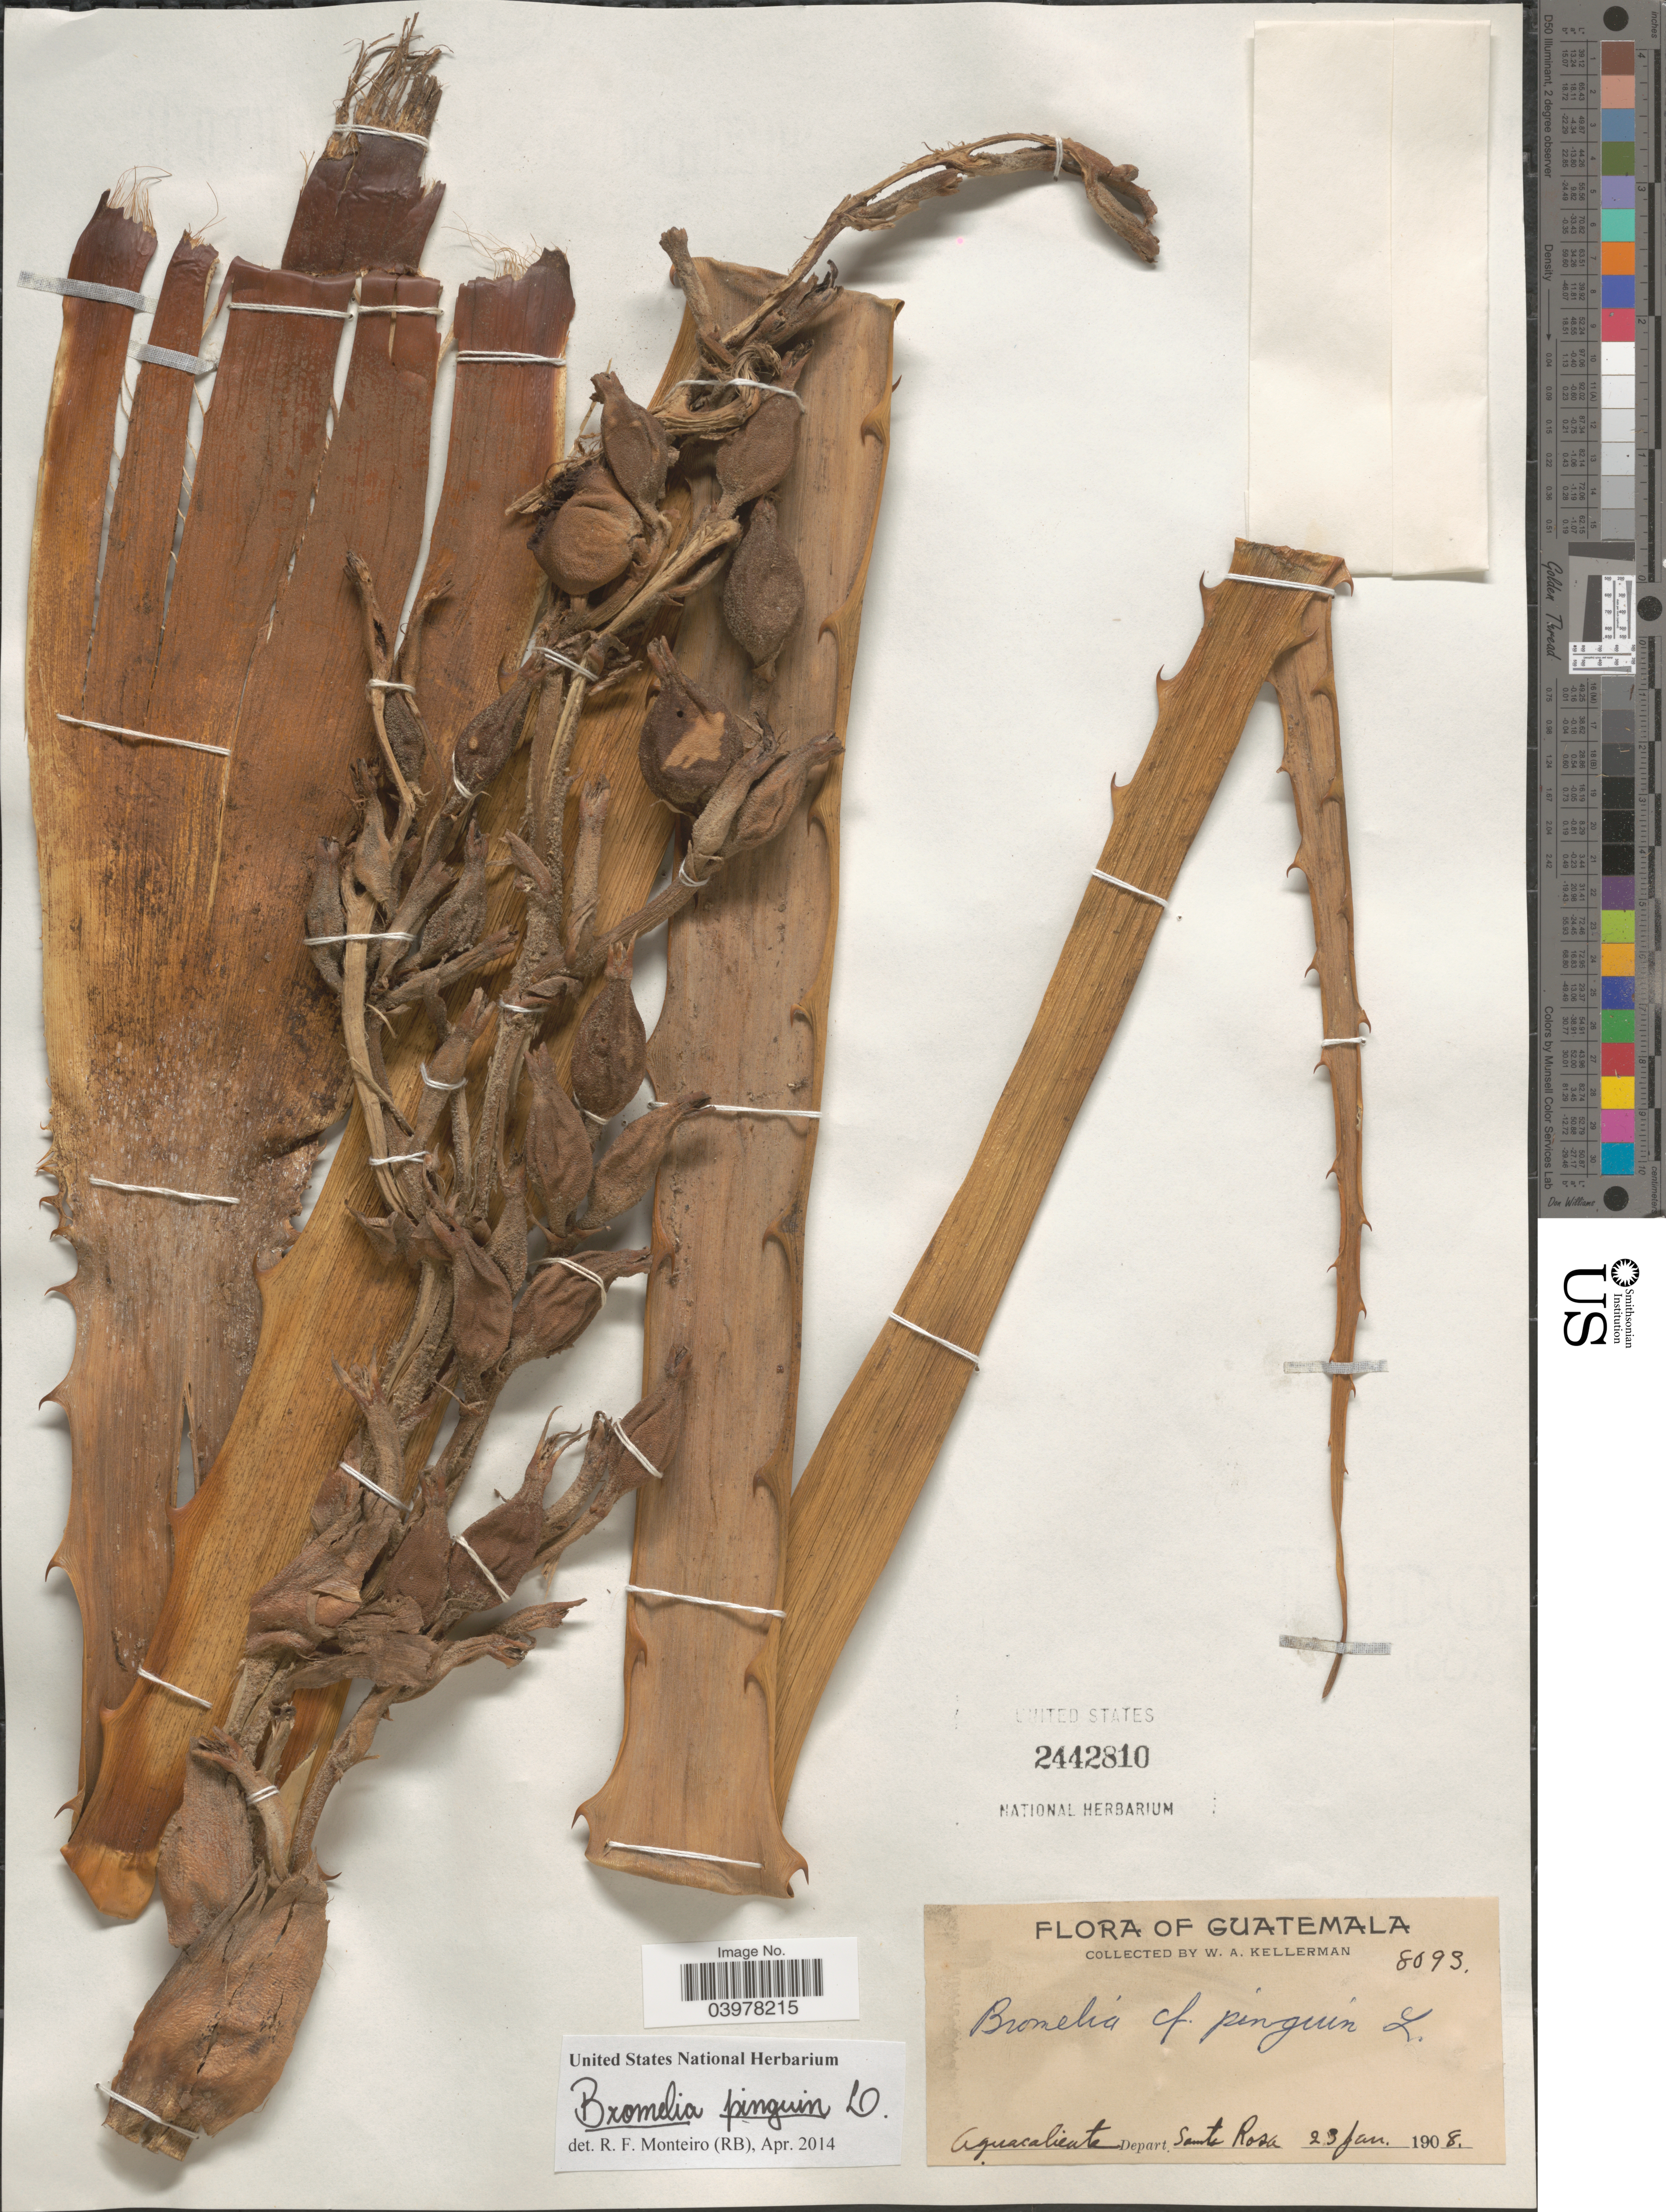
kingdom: Plantae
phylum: Tracheophyta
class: Liliopsida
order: Poales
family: Bromeliaceae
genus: Bromelia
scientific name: Bromelia pinguin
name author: L.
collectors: W. Kellerman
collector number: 8093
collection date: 1908-01-23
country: Guatemala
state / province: Santa Rosa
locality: Aguacaliente, Depart. Santa Rosa.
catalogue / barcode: US 2442810